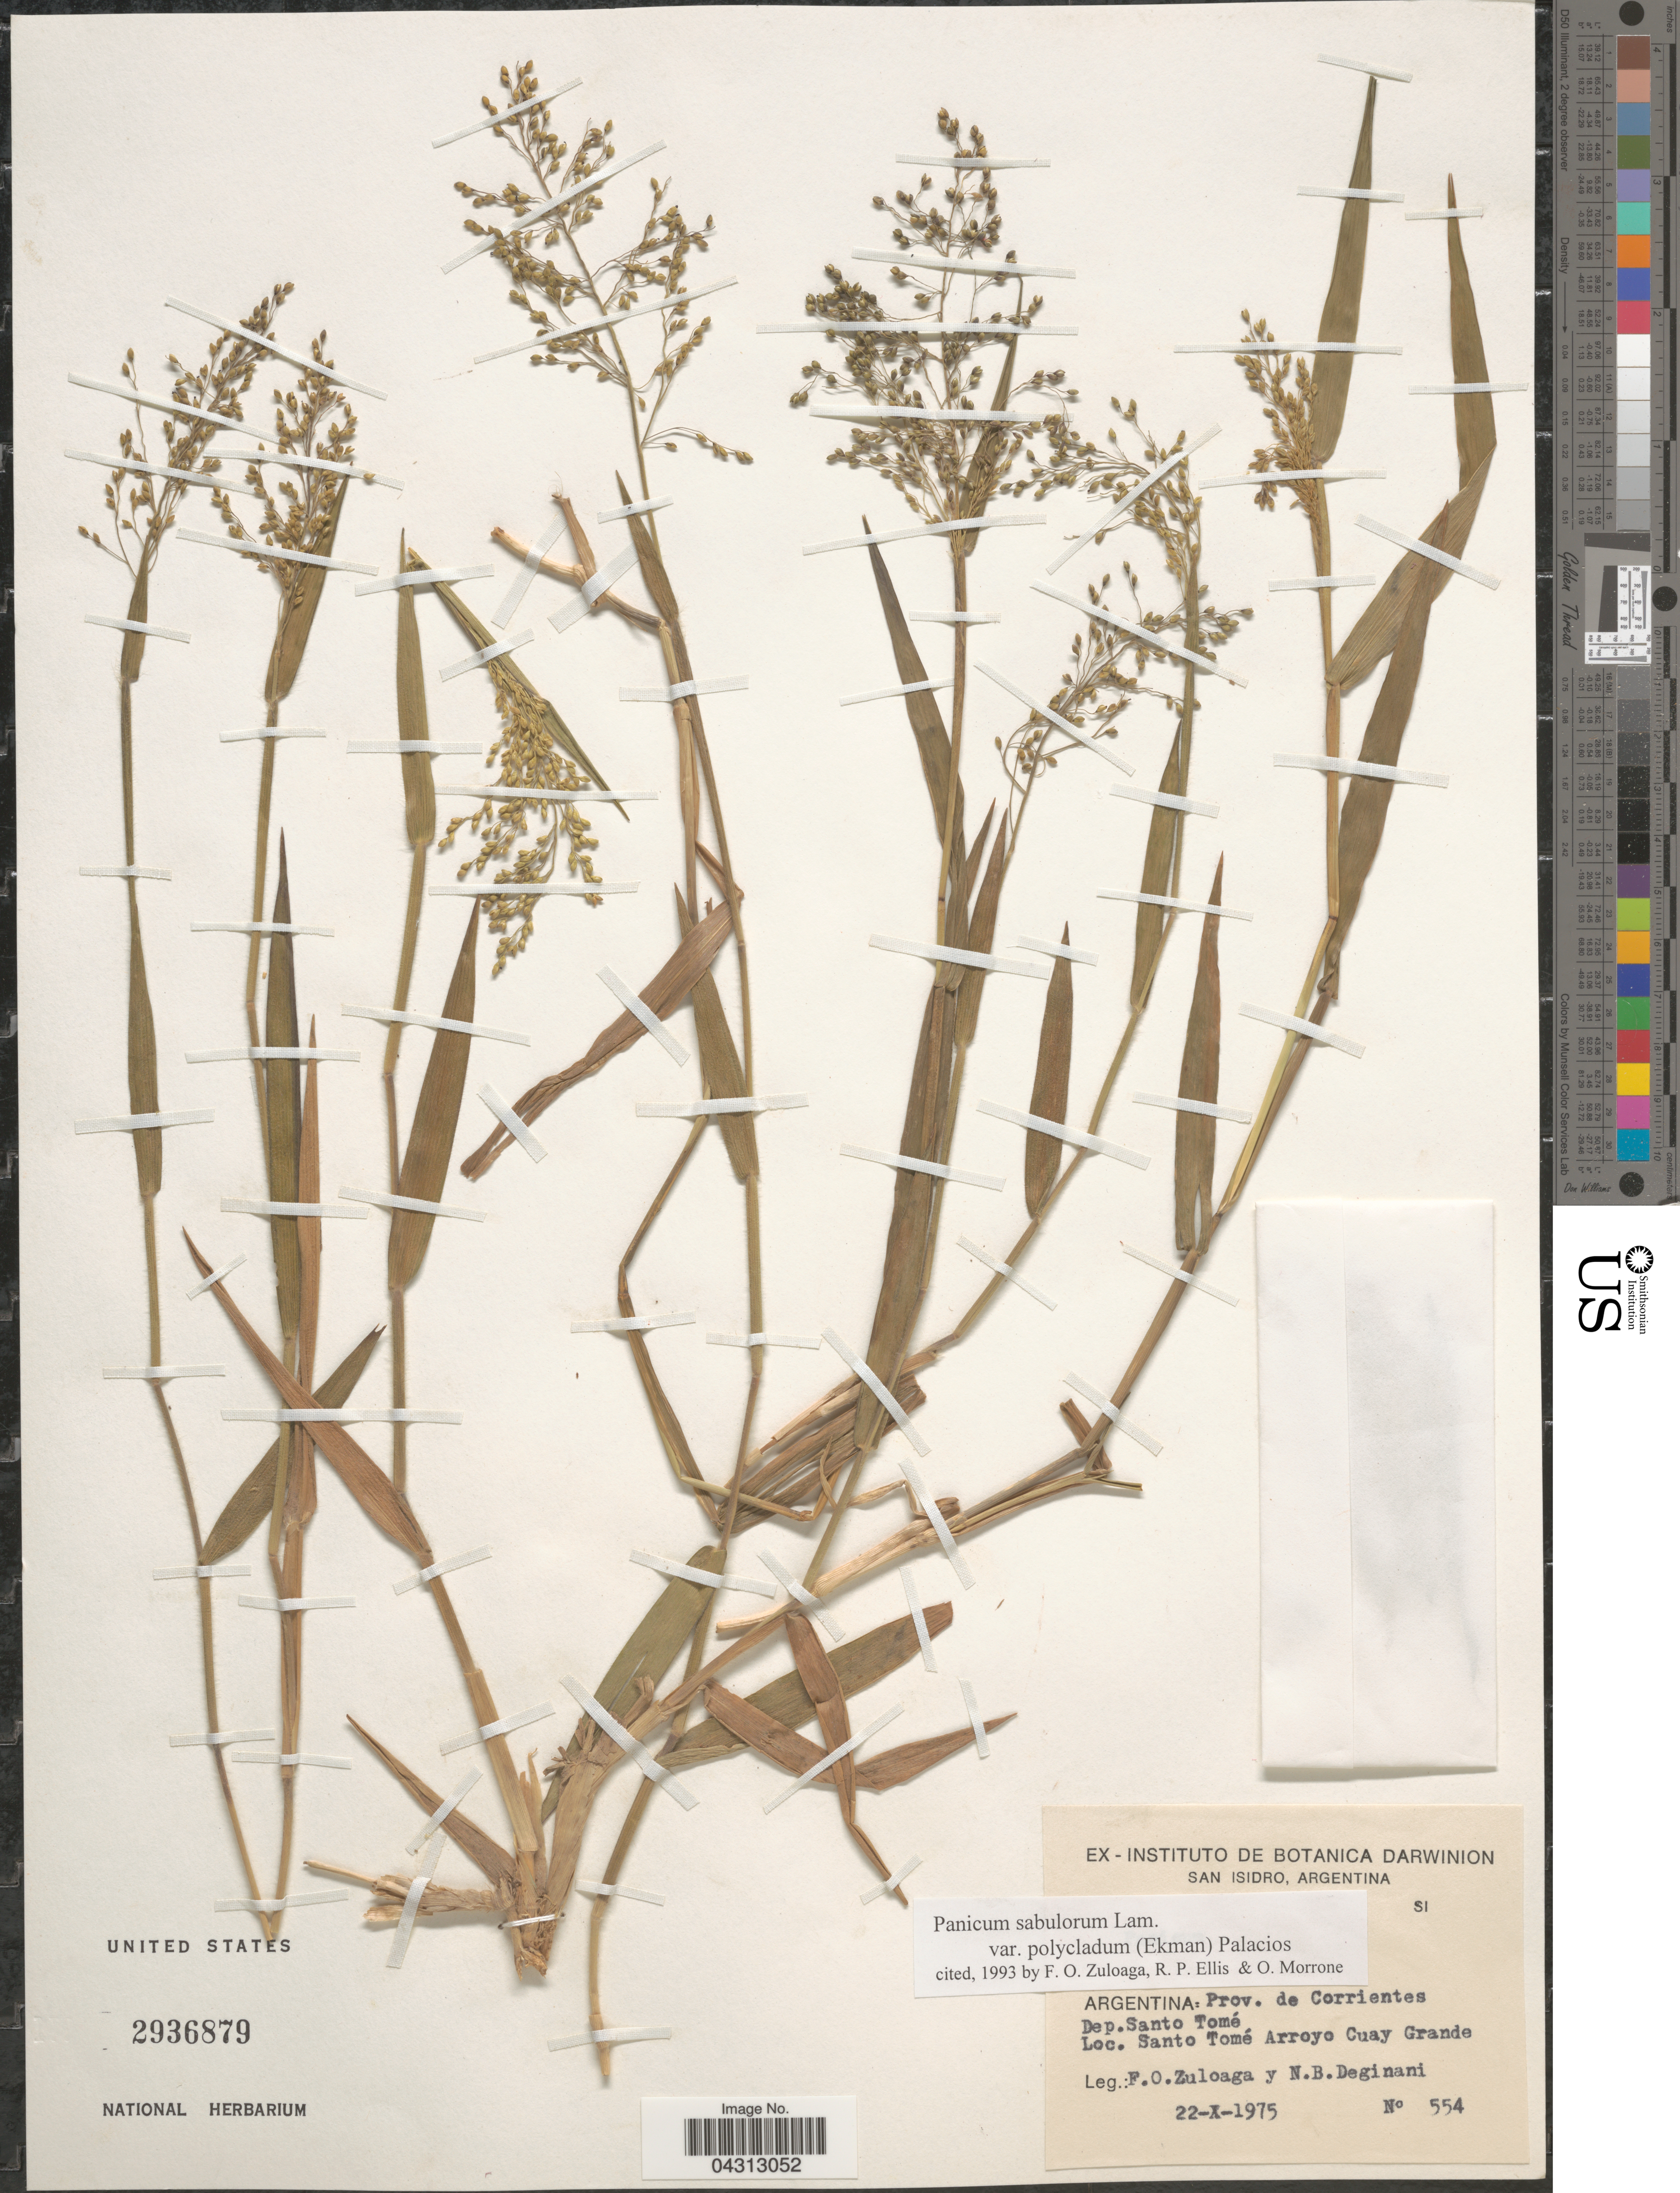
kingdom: Plantae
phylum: Tracheophyta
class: Liliopsida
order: Poales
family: Poaceae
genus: Dichanthelium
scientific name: Dichanthelium sabulorum var. polycladum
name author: (Ekman) Zuloaga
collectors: F. O. Zuloaga & N. Deginani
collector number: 554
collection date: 1975-10-22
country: Argentina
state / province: Corrientes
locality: Dep. Santo Tomé. Santo Tomé Arroyo Cuay Grande.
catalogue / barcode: US 2936879